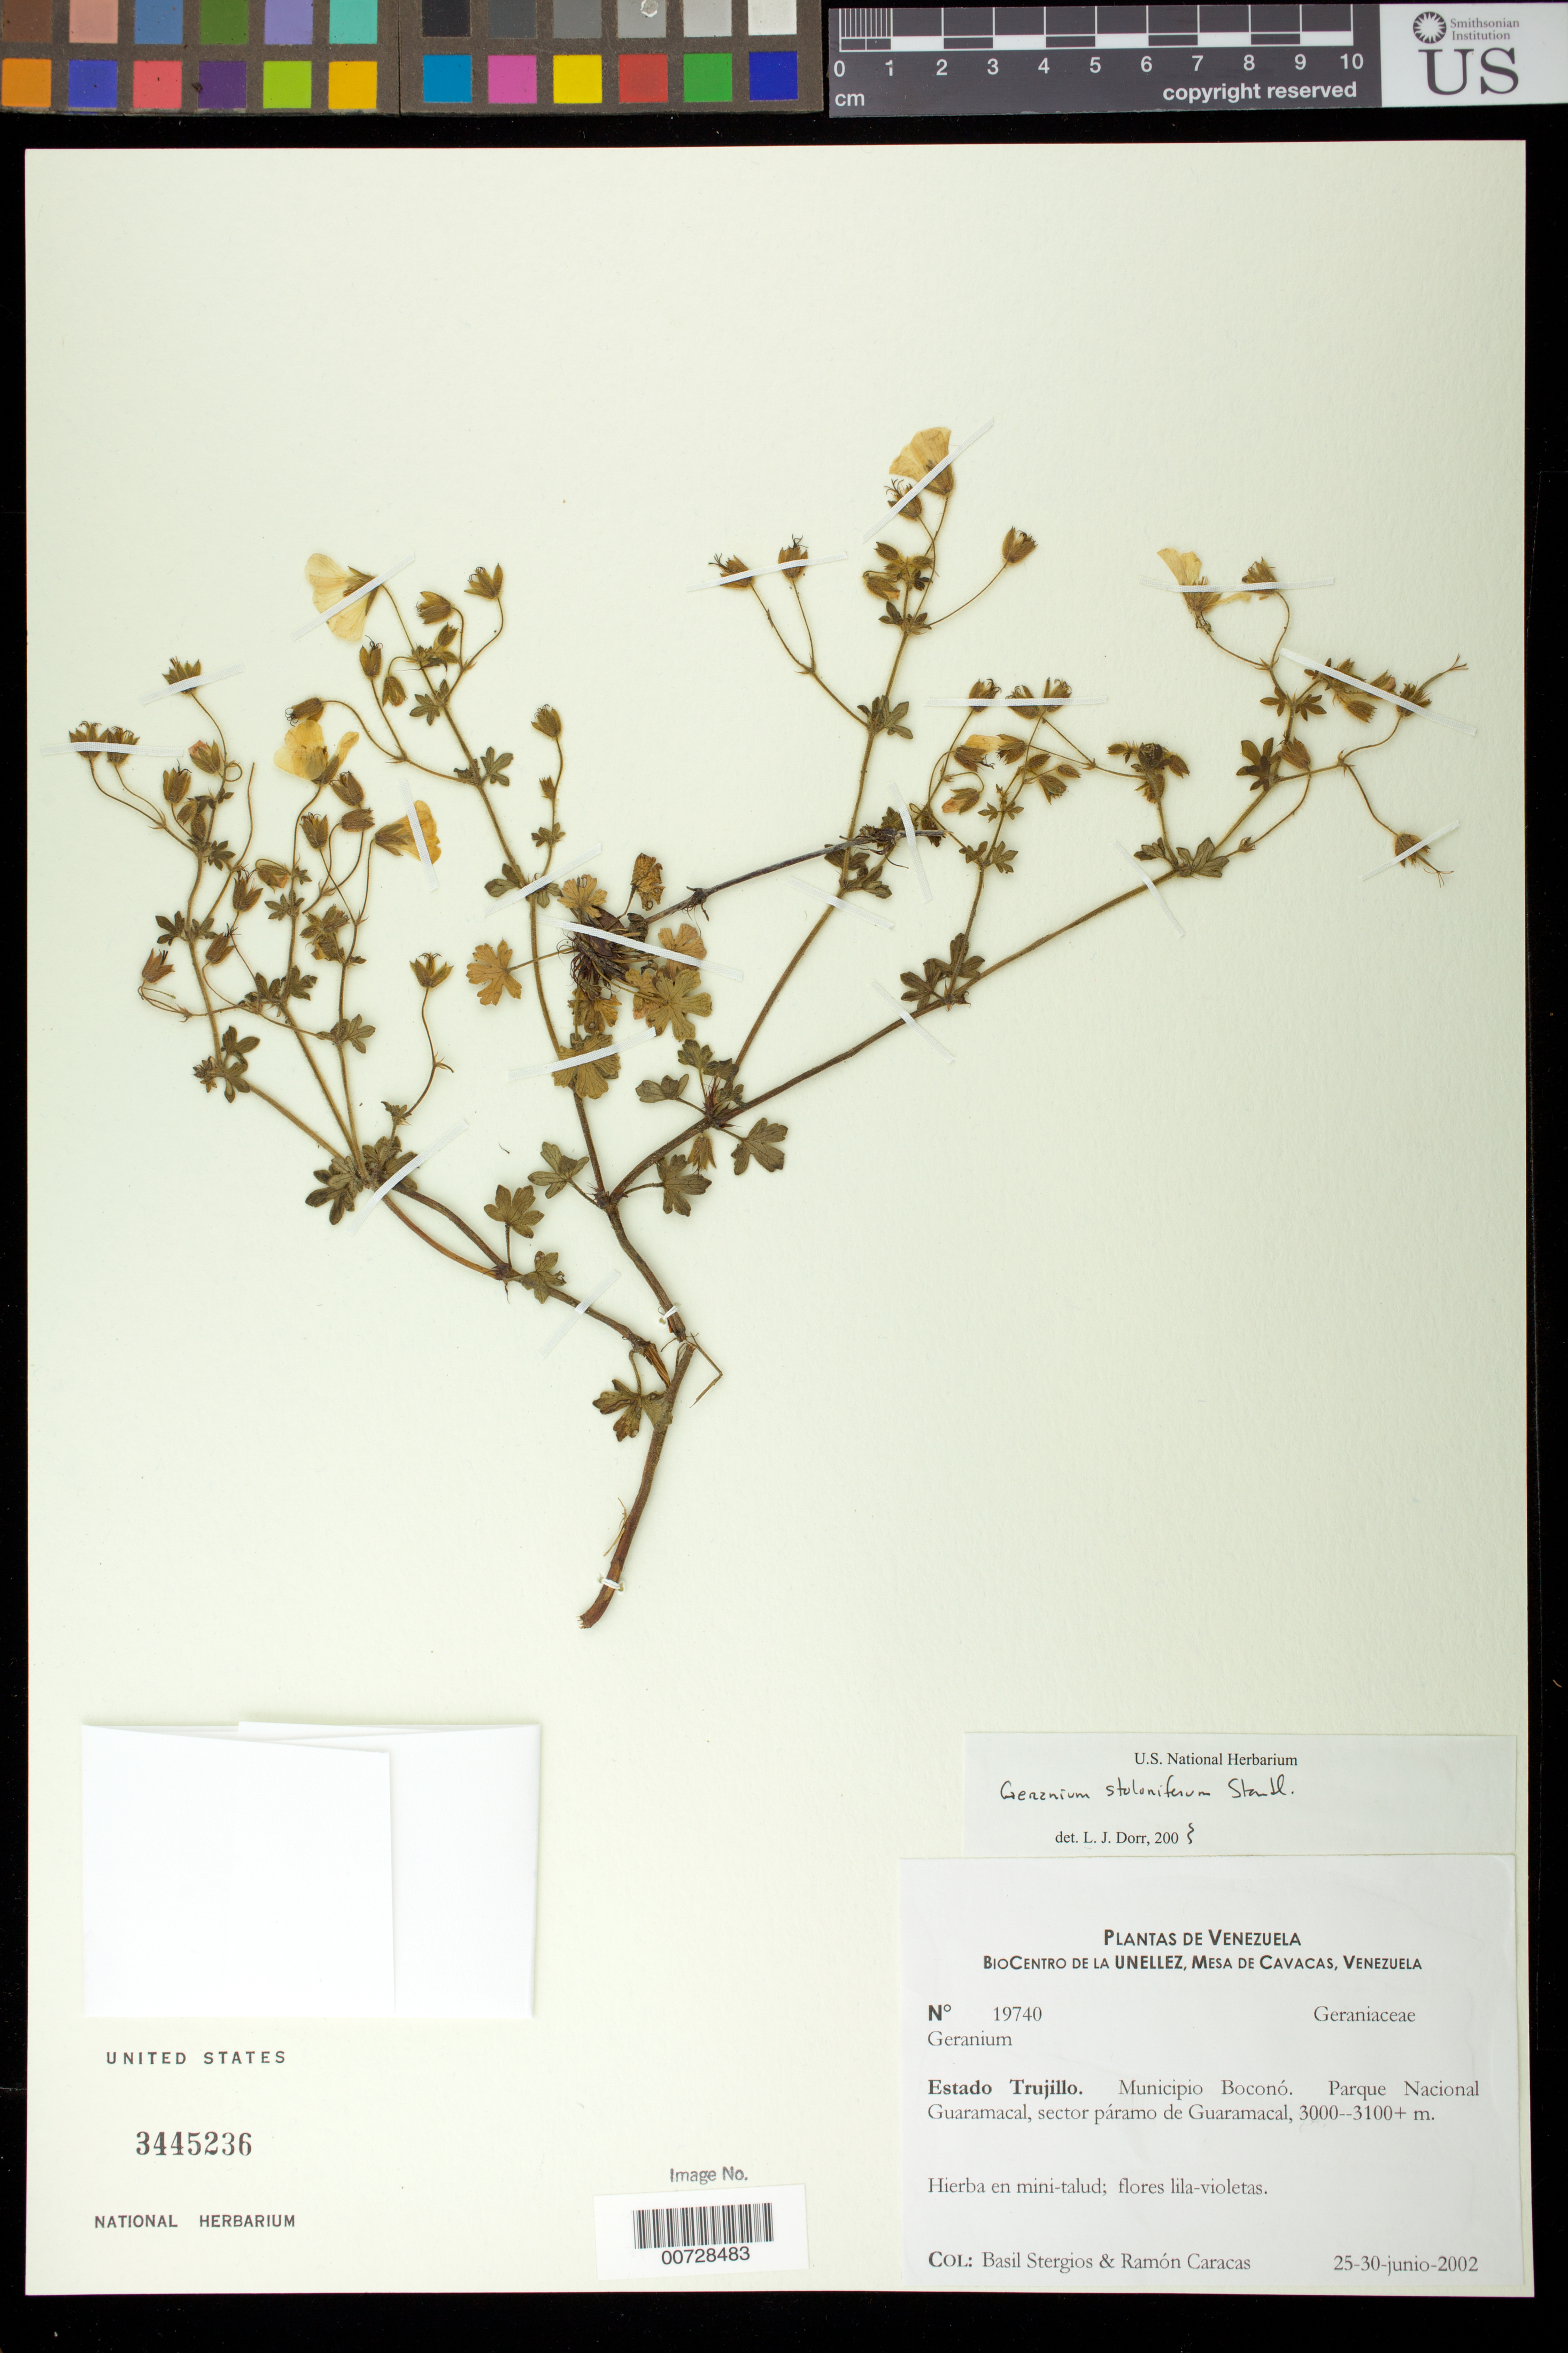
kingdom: Plantae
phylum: Tracheophyta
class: Magnoliopsida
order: Geraniales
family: Geraniaceae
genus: Geranium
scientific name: Geranium stoloniferum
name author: Standl.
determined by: Dorr, L. J., (BOT), Smithsonian Institution - National Museum of Natural History (UNITED STATES)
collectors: B. G. Stergios & R. Caracas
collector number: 19740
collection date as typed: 25 Jun 2002 to 30 Jun 2002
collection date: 2002-06-25/2002-06-30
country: Venezuela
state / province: Trujillo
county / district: Boconó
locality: Parque Nacional Guaramacal, páramo de Guaramacal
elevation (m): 3000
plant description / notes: PORT, US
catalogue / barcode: US 3445236